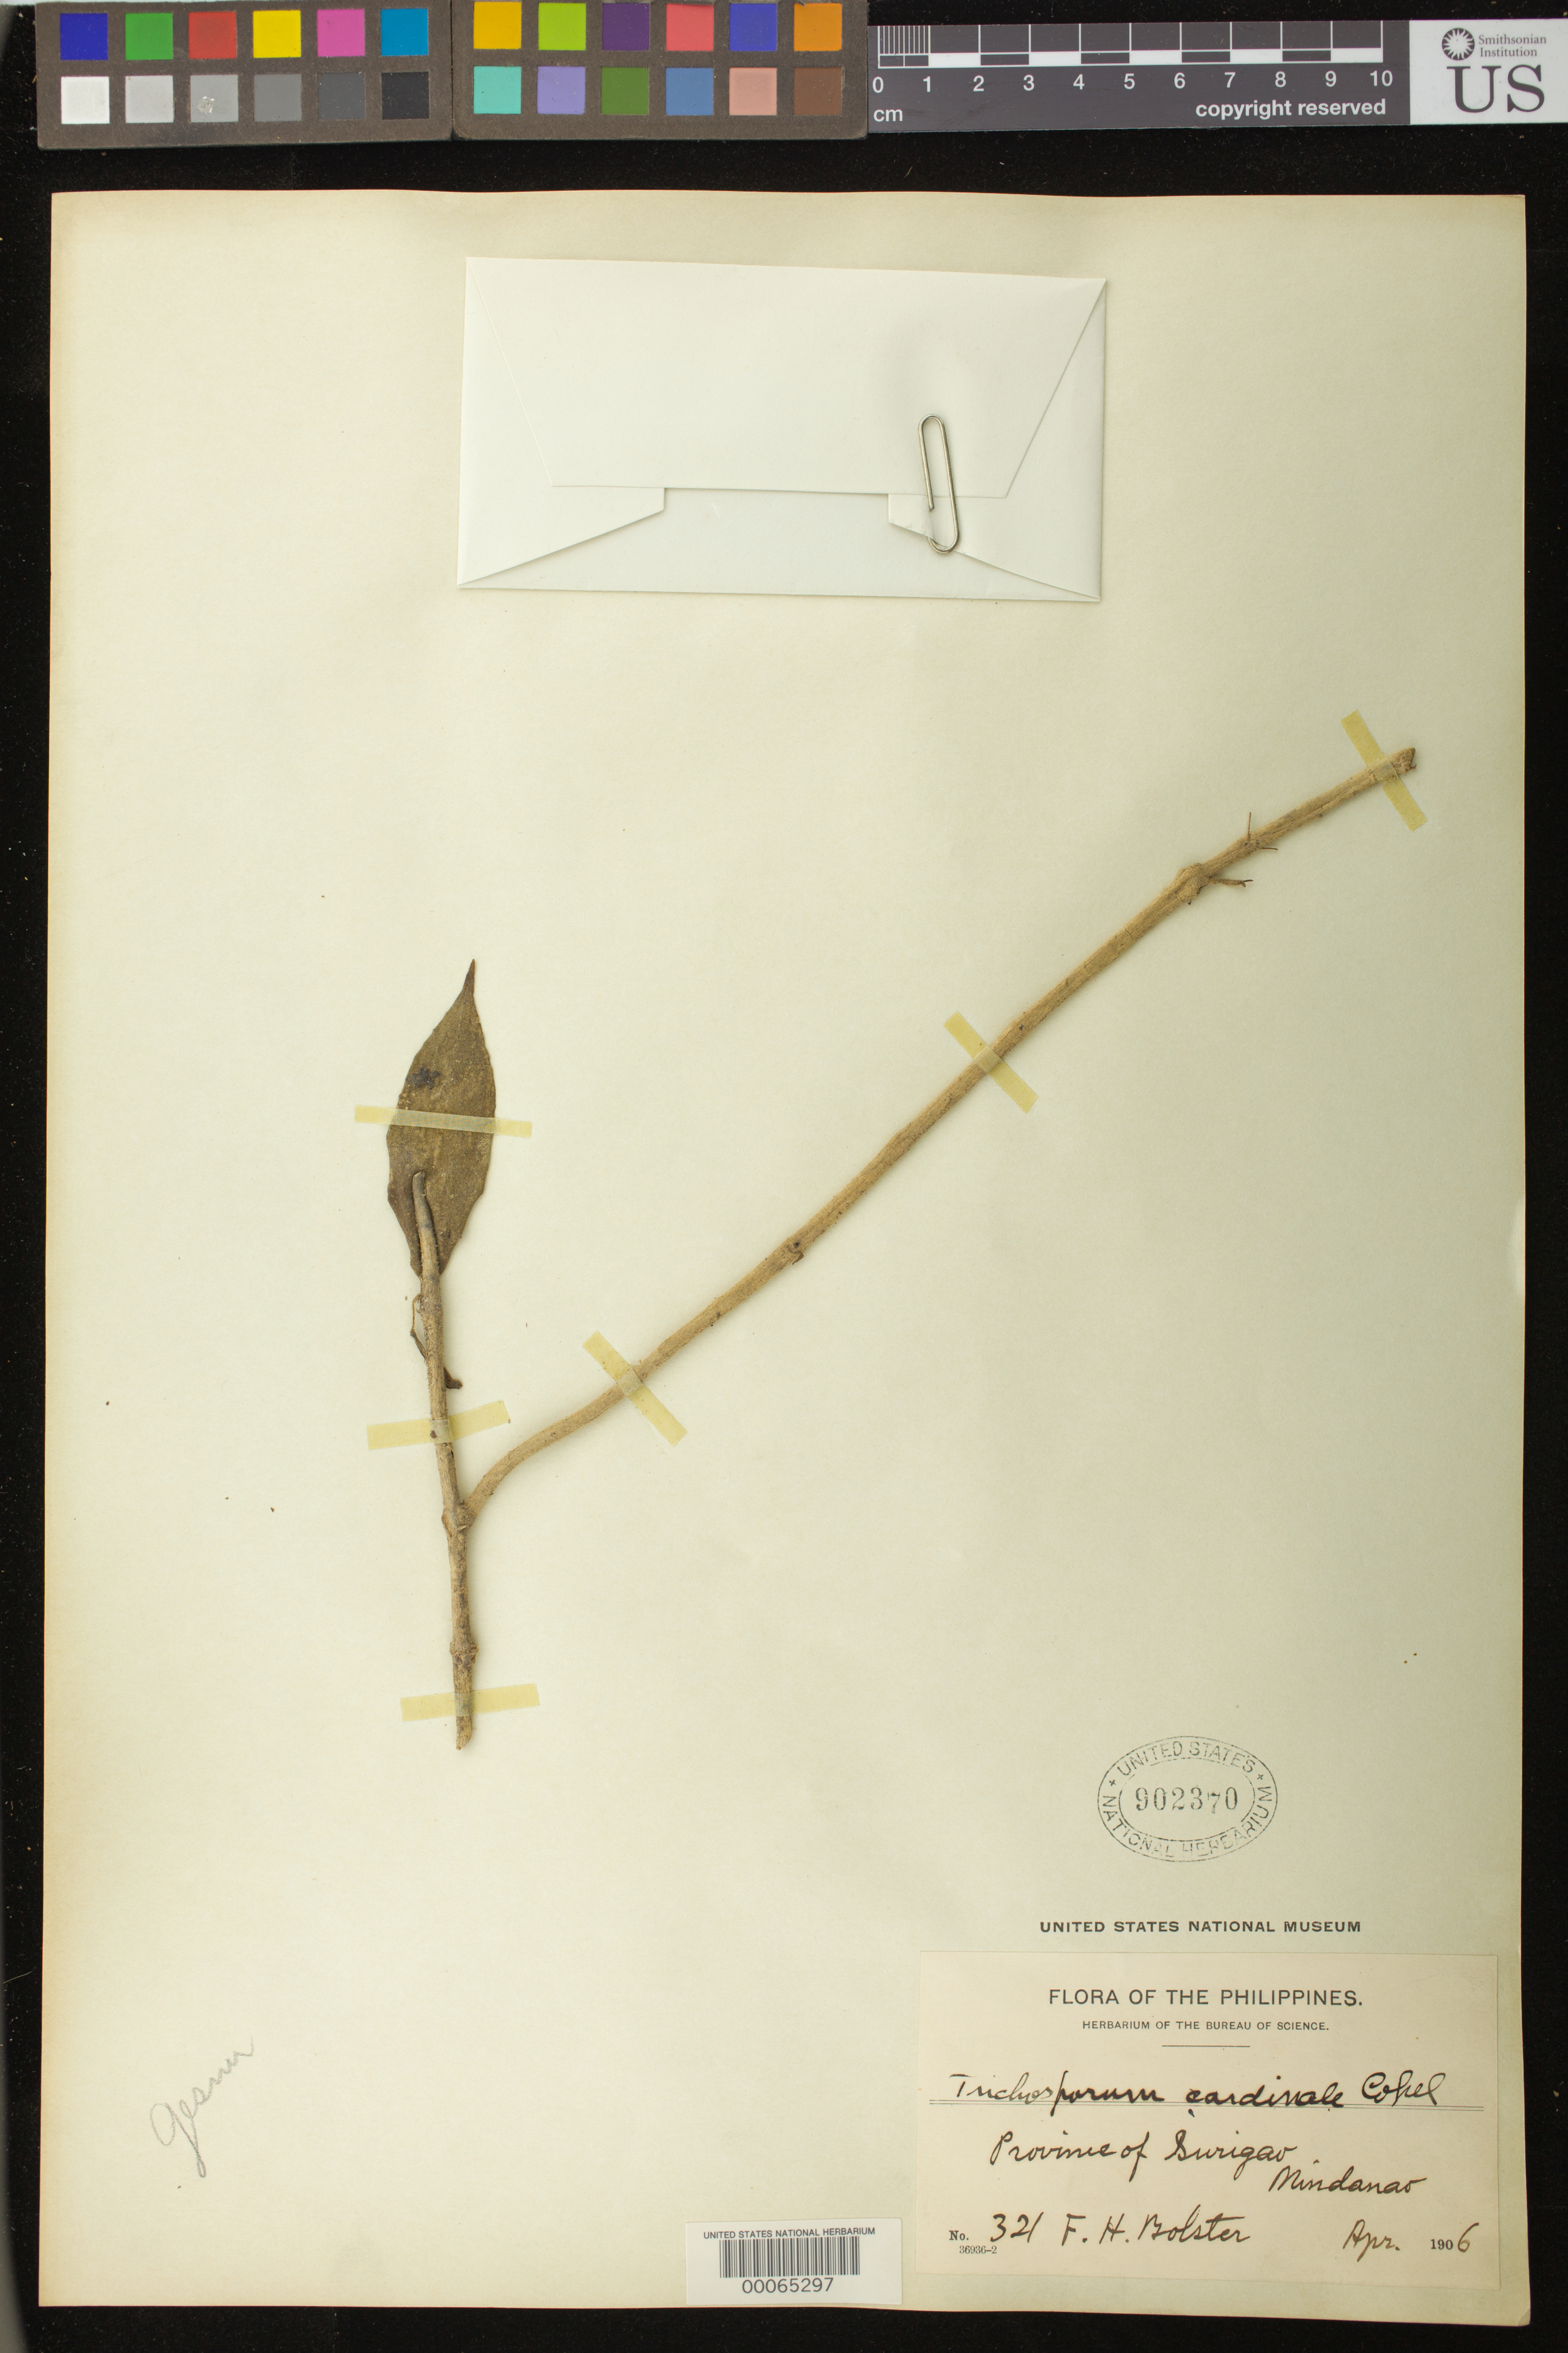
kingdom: Plantae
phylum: Tracheophyta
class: Magnoliopsida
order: Lamiales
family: Gesneriaceae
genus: Trichosporum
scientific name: Trichosporum cardinale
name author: Copel. ex Merr.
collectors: F. Bolster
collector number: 321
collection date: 1906-04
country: Philippines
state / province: Caraga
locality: Province of Surigao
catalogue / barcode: US 902370